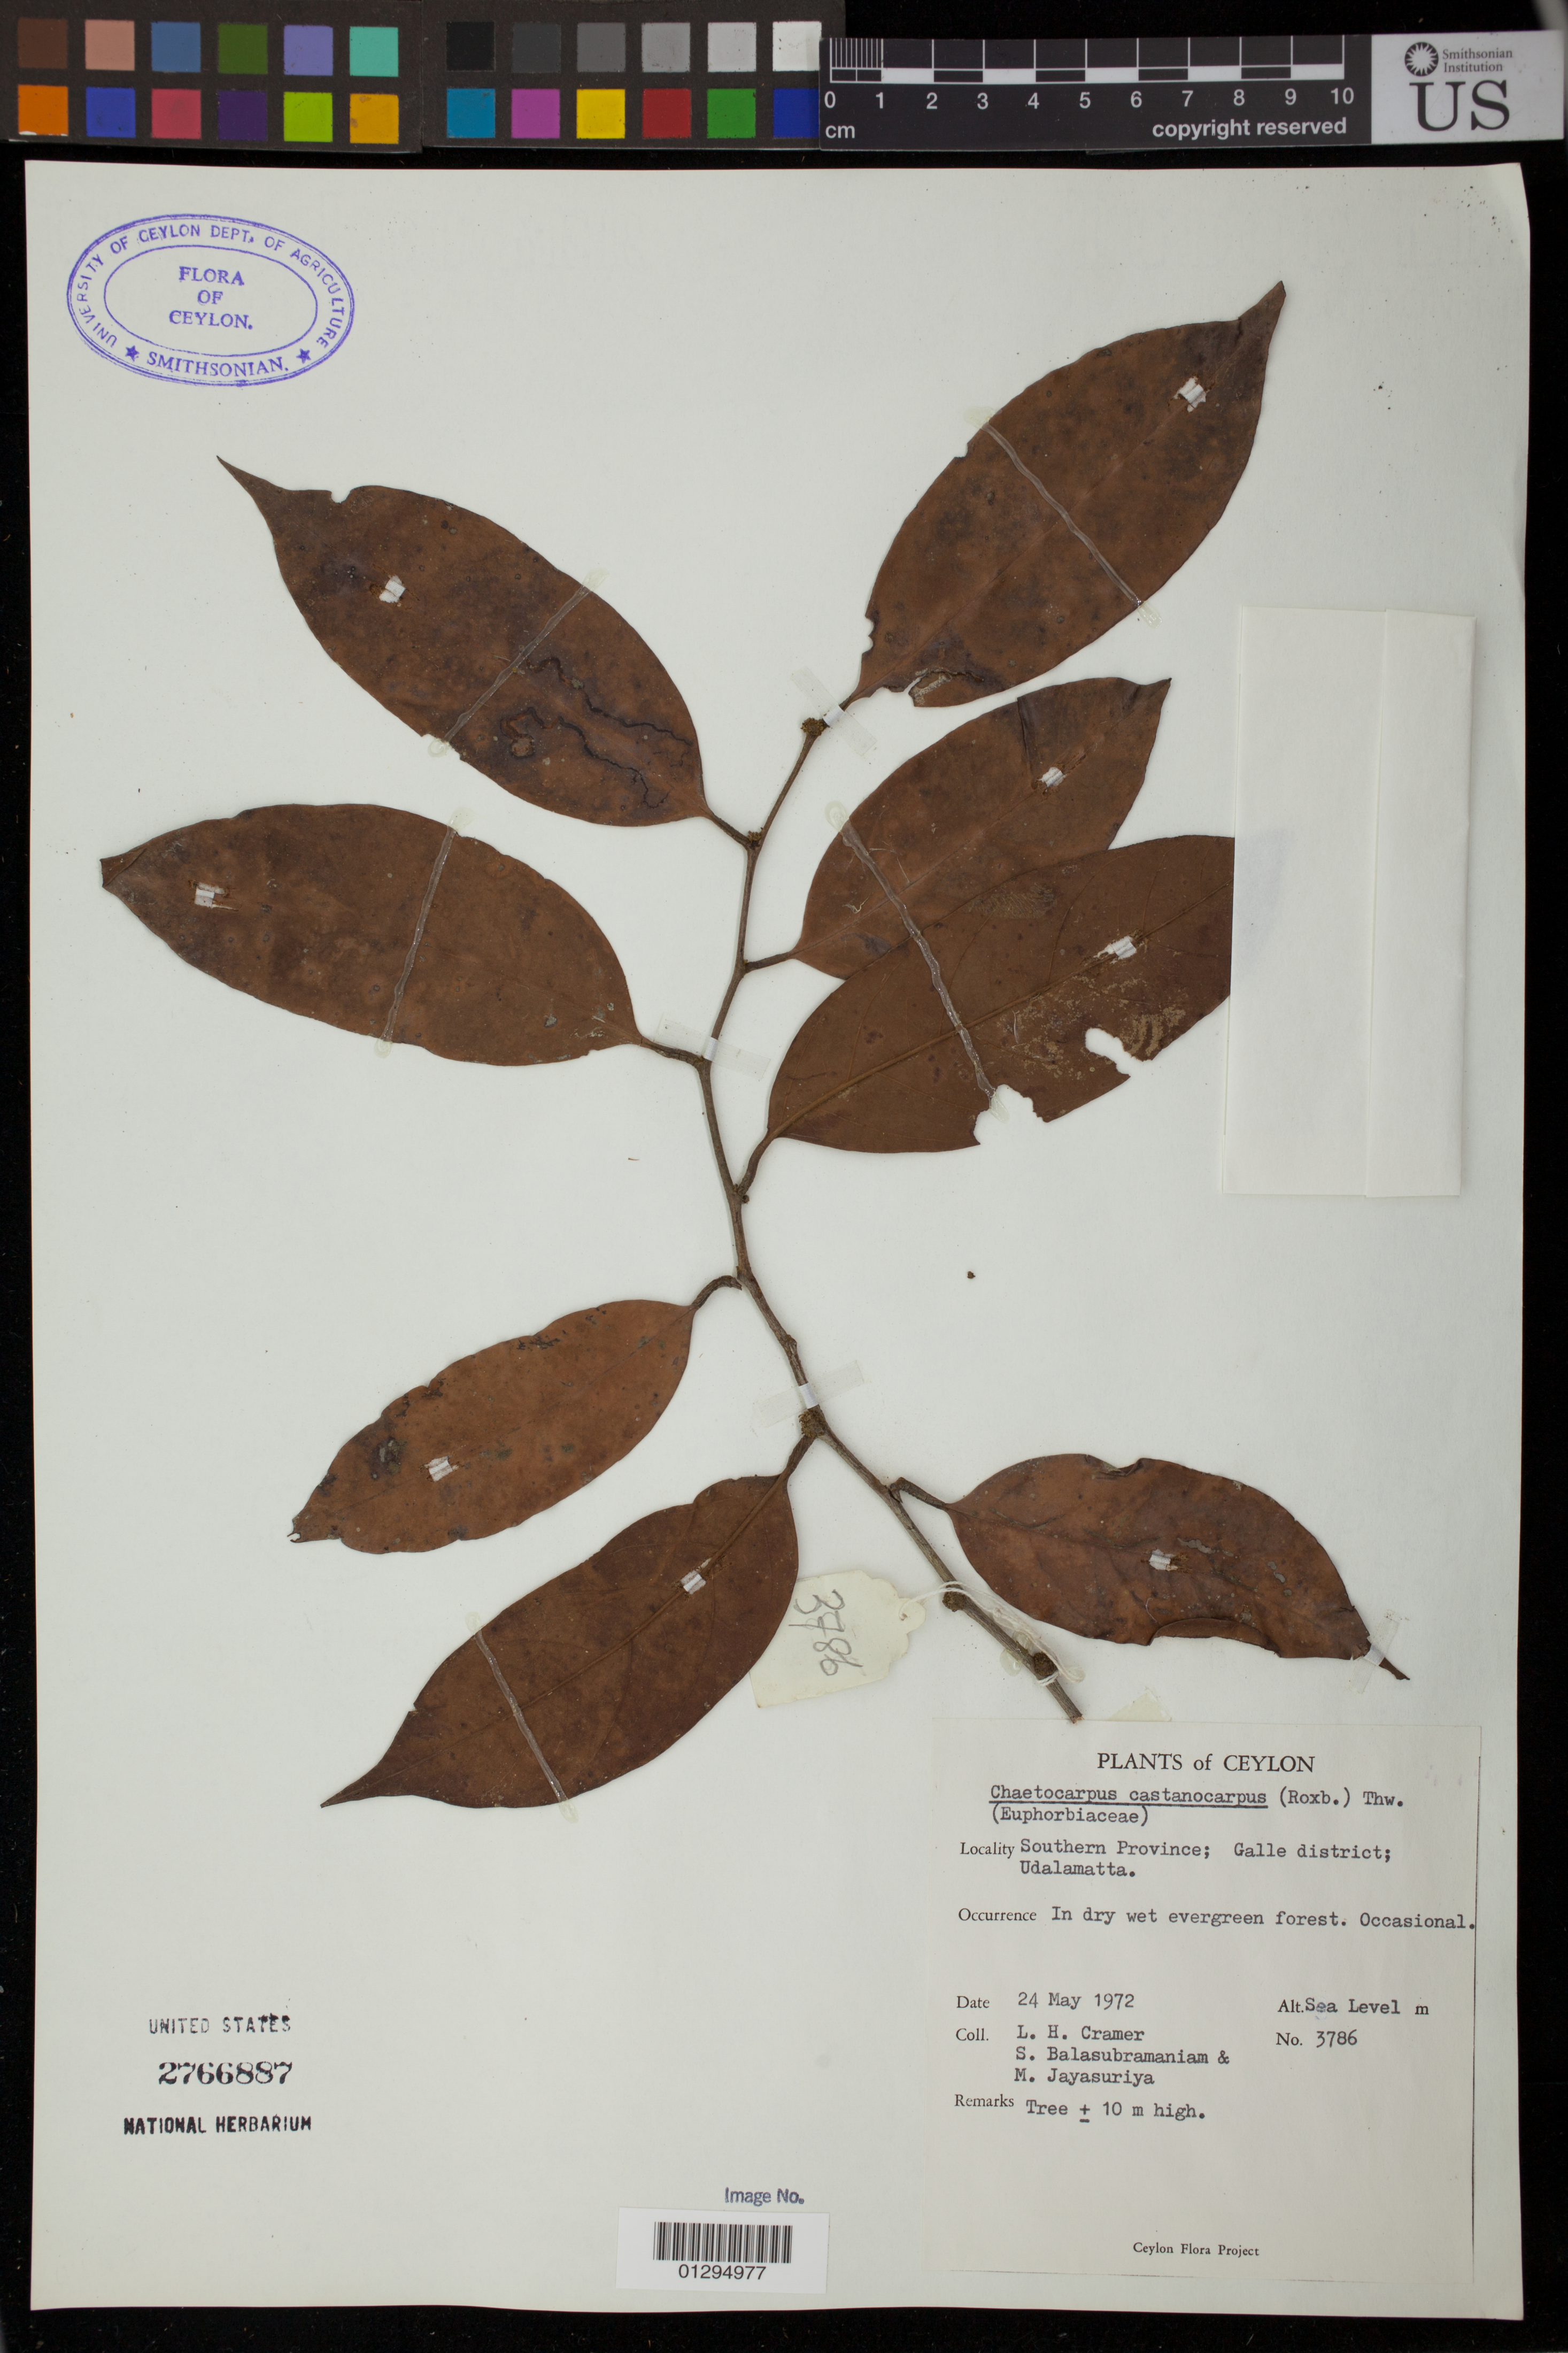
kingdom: Plantae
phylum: Tracheophyta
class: Magnoliopsida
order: Malpighiales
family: Peraceae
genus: Chaetocarpus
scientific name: Chaetocarpus castanocarpus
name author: (Roxb.) Thwaites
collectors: L. H. Cramer, S. Balasubramaniam & M. Jayasuriya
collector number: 3786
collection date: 1972-05-24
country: Sri Lanka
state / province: Southern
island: Ceylon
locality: Galle District; Udalamatta.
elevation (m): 0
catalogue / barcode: US 2766887